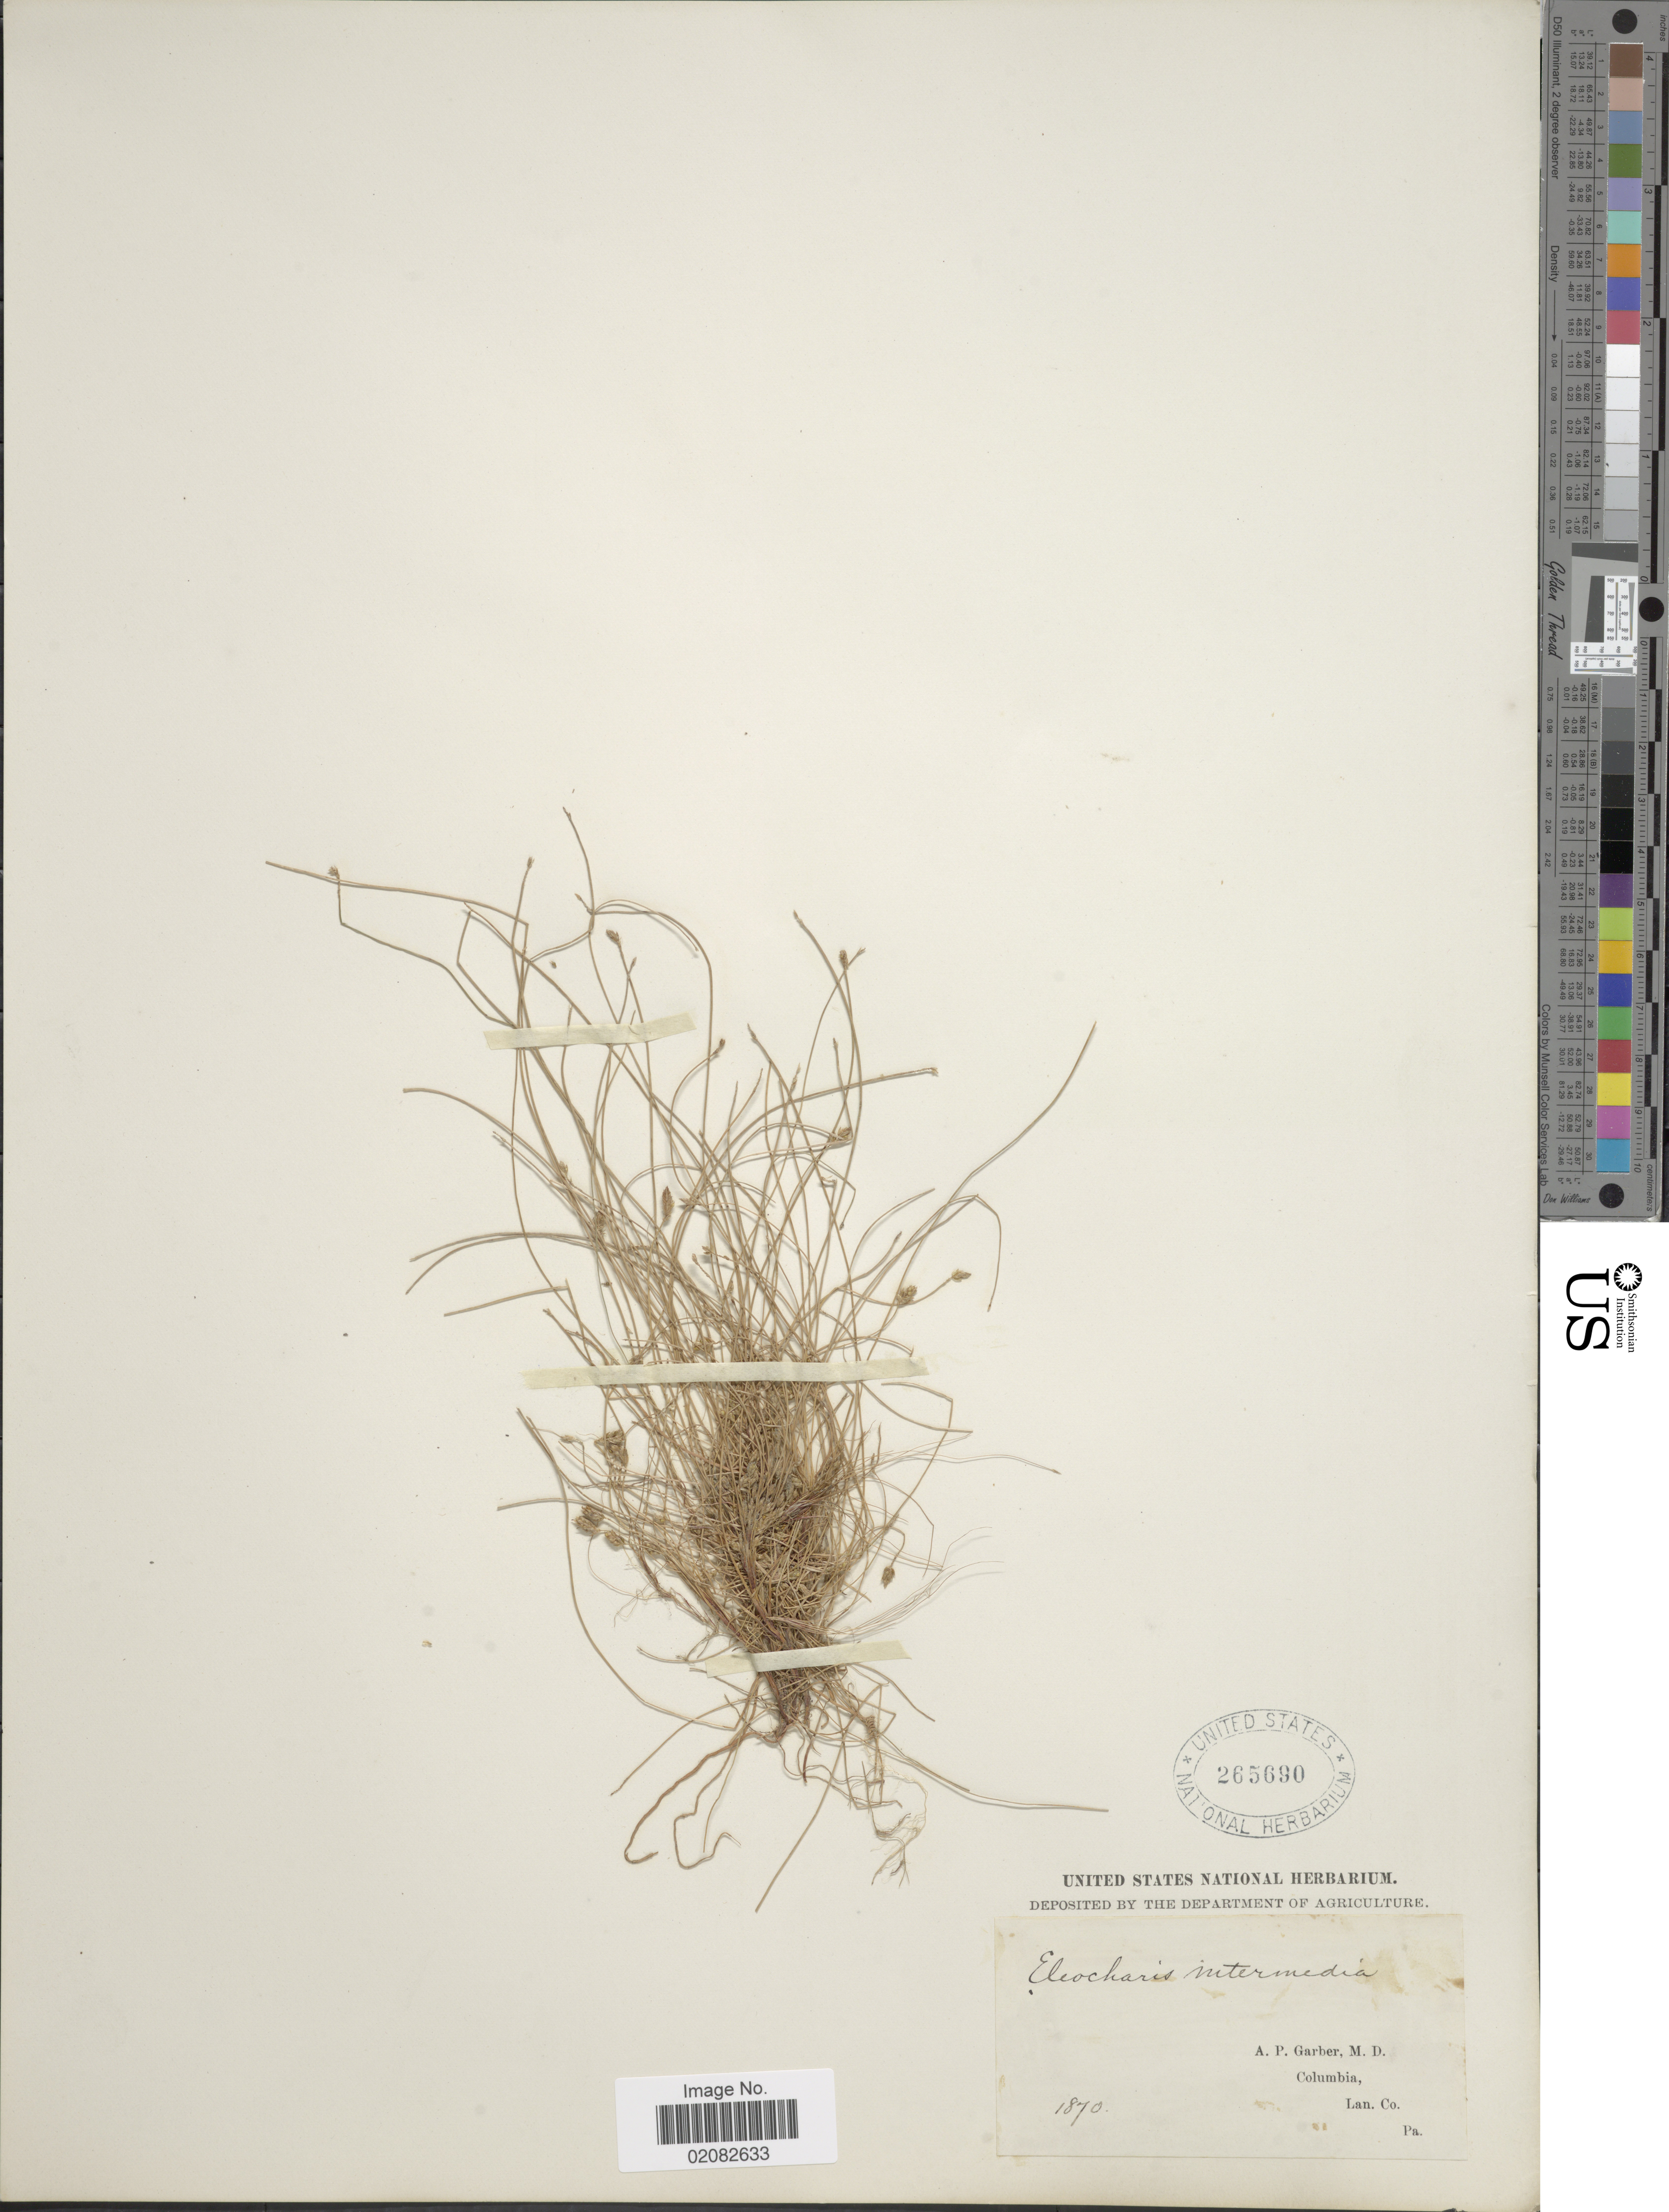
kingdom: Plantae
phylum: Tracheophyta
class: Liliopsida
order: Poales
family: Cyperaceae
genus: Eleocharis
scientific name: Eleocharis intermedia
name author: Schult.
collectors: A. P. Garber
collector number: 1870?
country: United States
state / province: Pennsylvania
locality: Columbia, Lancaster County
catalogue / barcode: US 265690